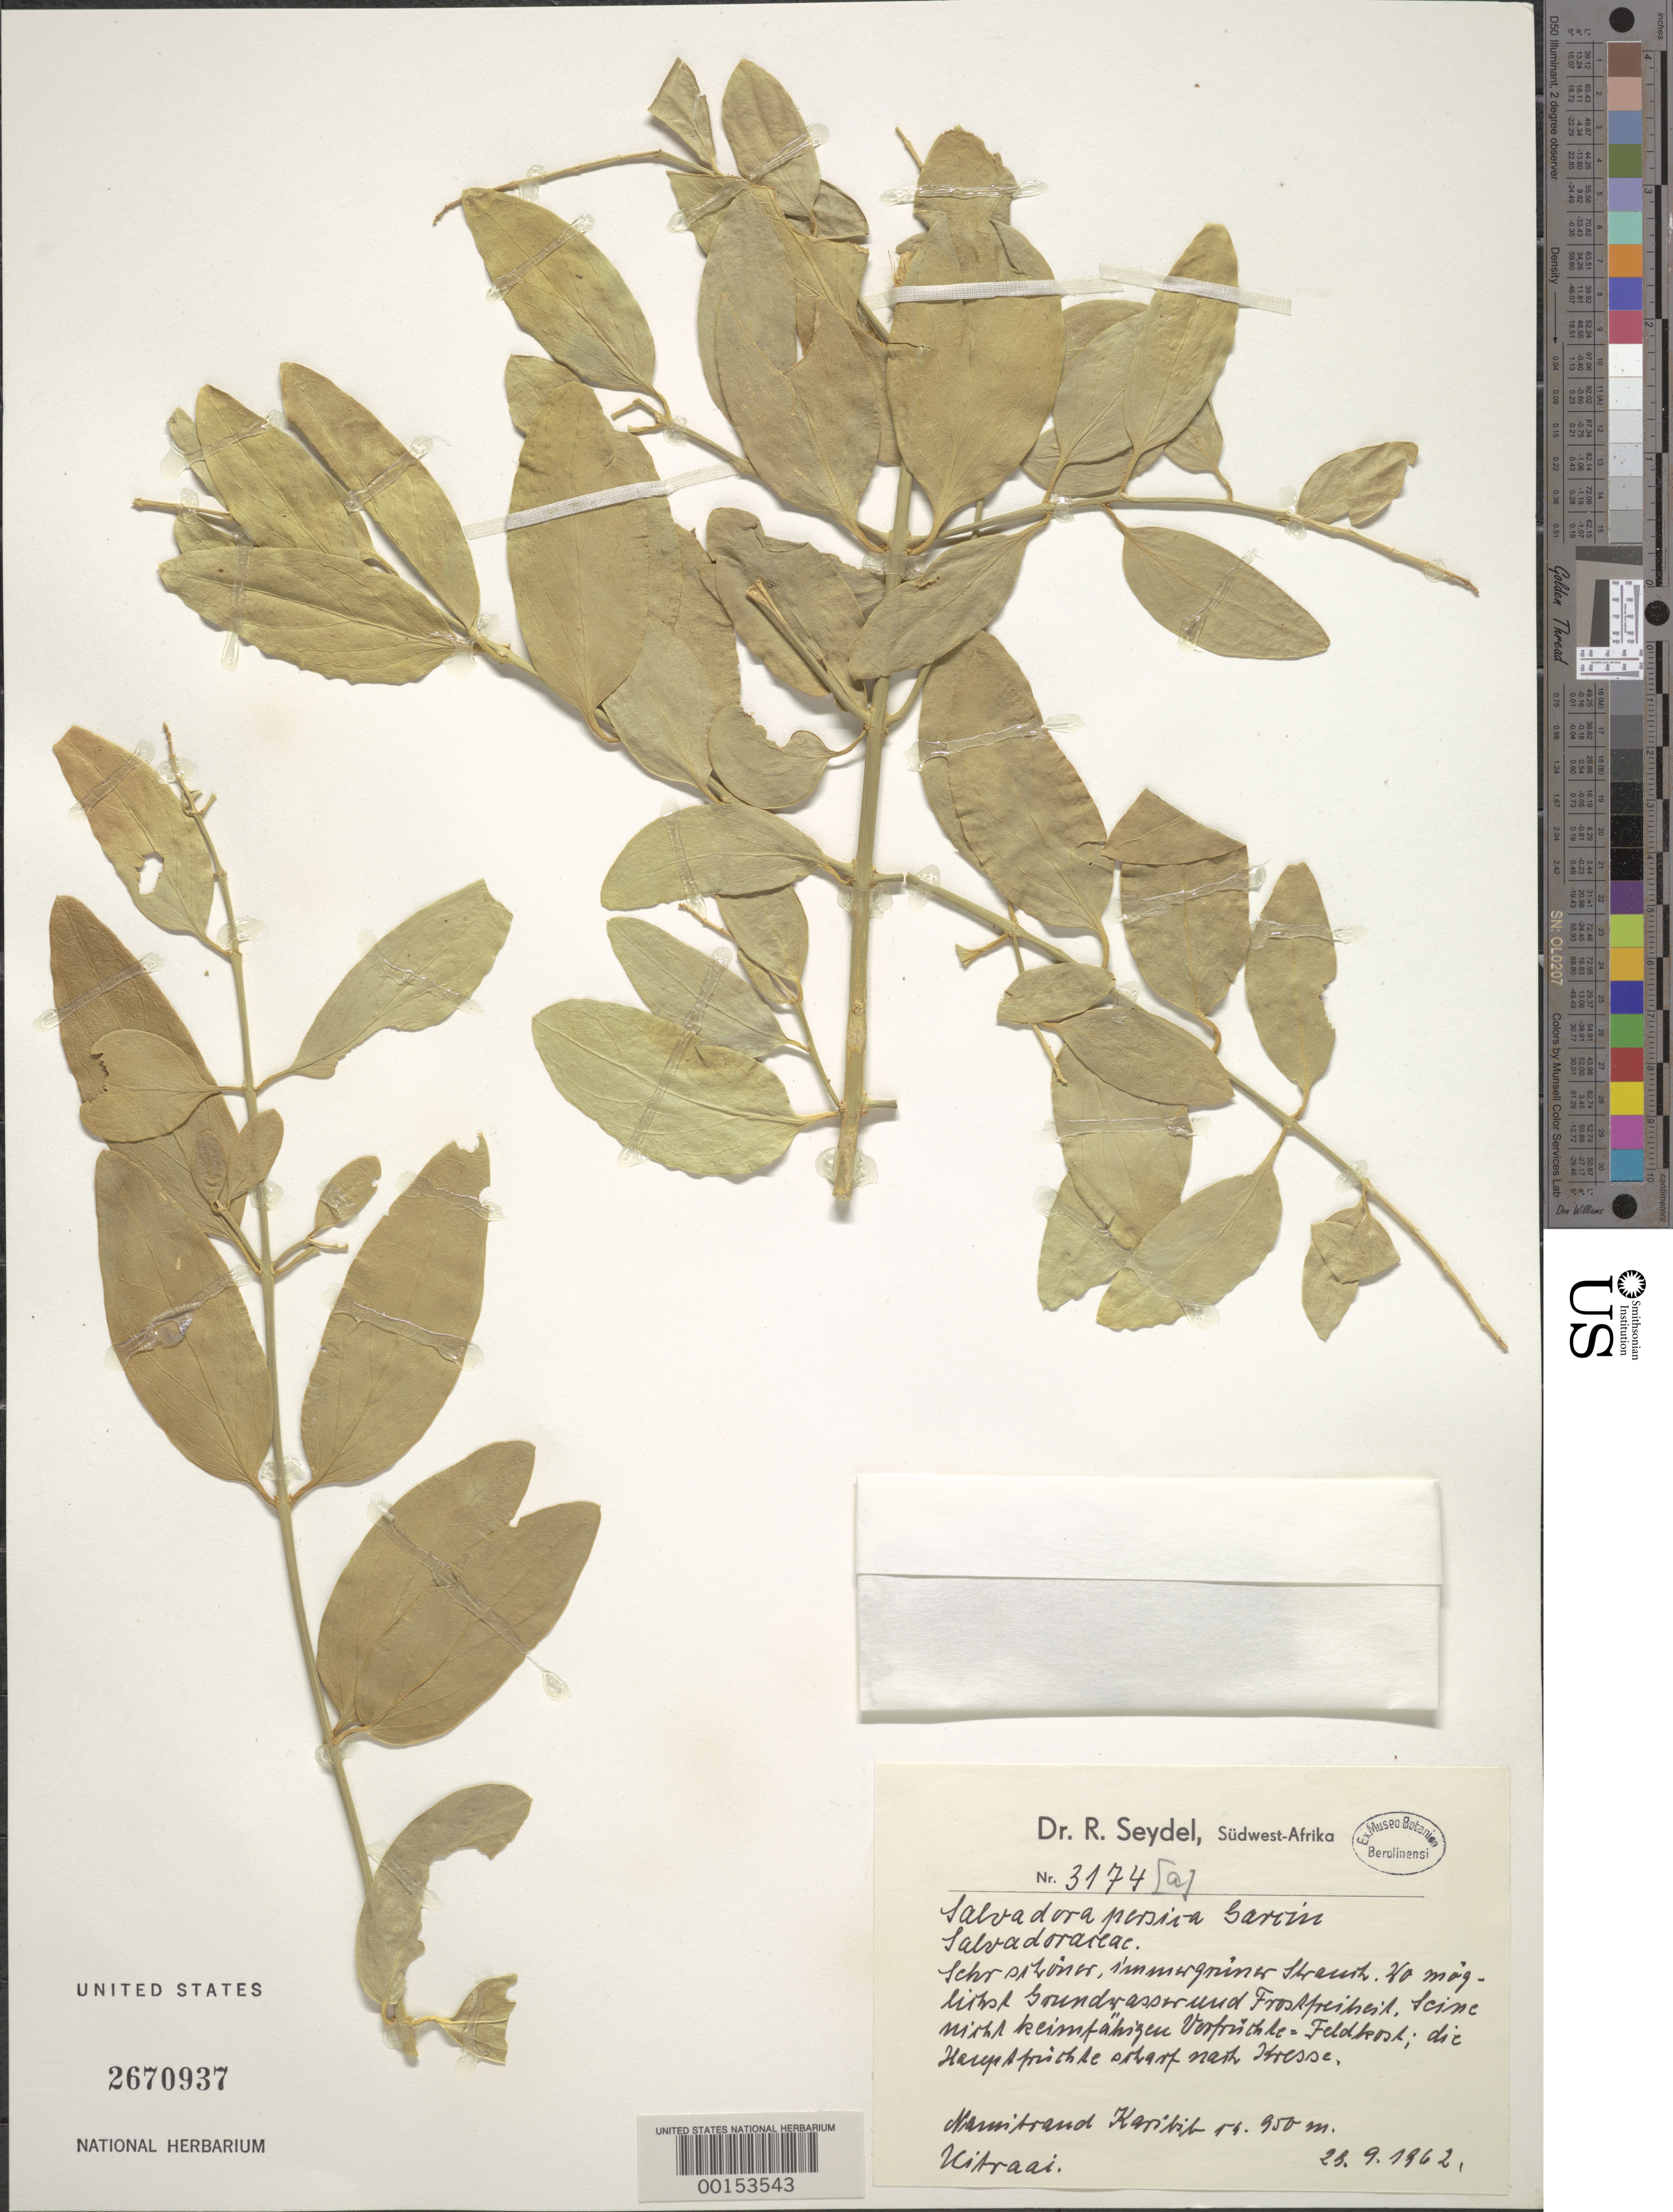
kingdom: Plantae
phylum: Tracheophyta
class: Magnoliopsida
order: Brassicales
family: Salvadoraceae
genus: Salvadora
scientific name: Salvadora persica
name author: L.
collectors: R. Seydel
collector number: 3174[a]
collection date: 1962-09-26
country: Namibia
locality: Namibrand Karibib, Uitdraai.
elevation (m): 950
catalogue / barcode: US 2670937